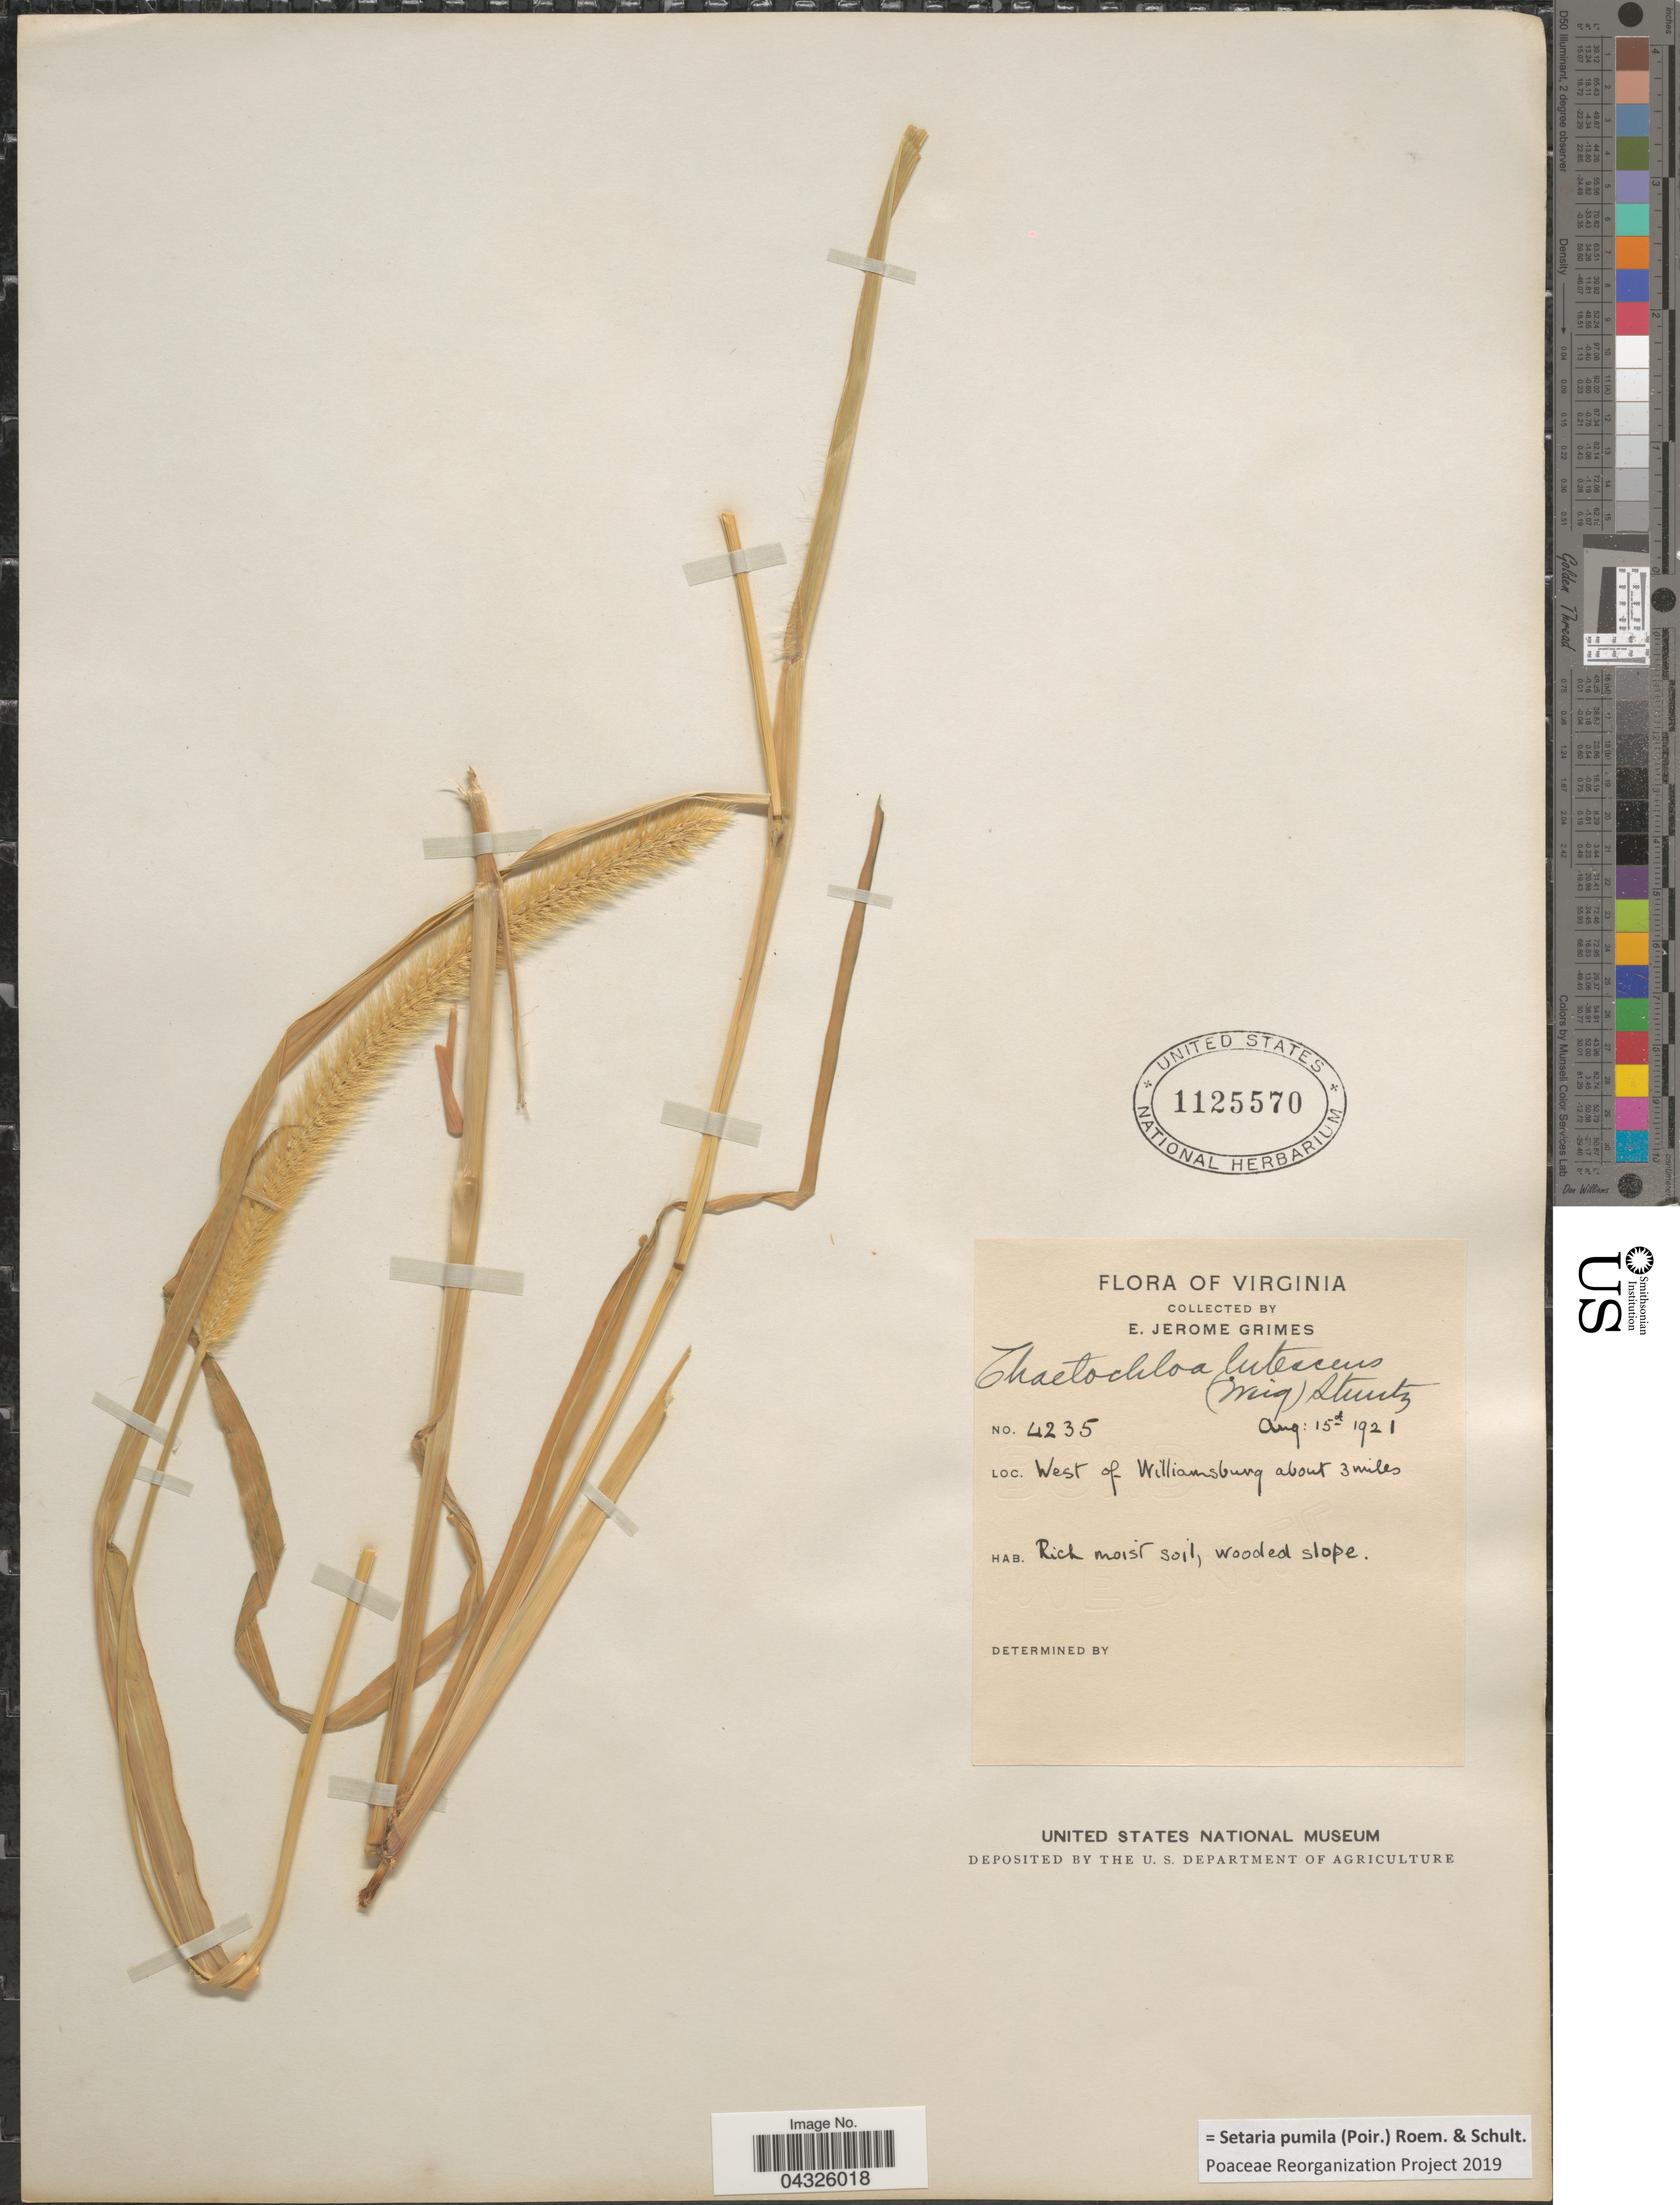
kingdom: Plantae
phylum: Tracheophyta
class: Liliopsida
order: Poales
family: Poaceae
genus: Setaria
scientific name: Setaria pumila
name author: (Poir.) Roem. & Schult.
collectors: E. J. Grimes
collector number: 4235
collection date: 1921-08-15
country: United States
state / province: Virginia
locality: West of Williamsburg about 3 miles.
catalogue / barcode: US 1125570